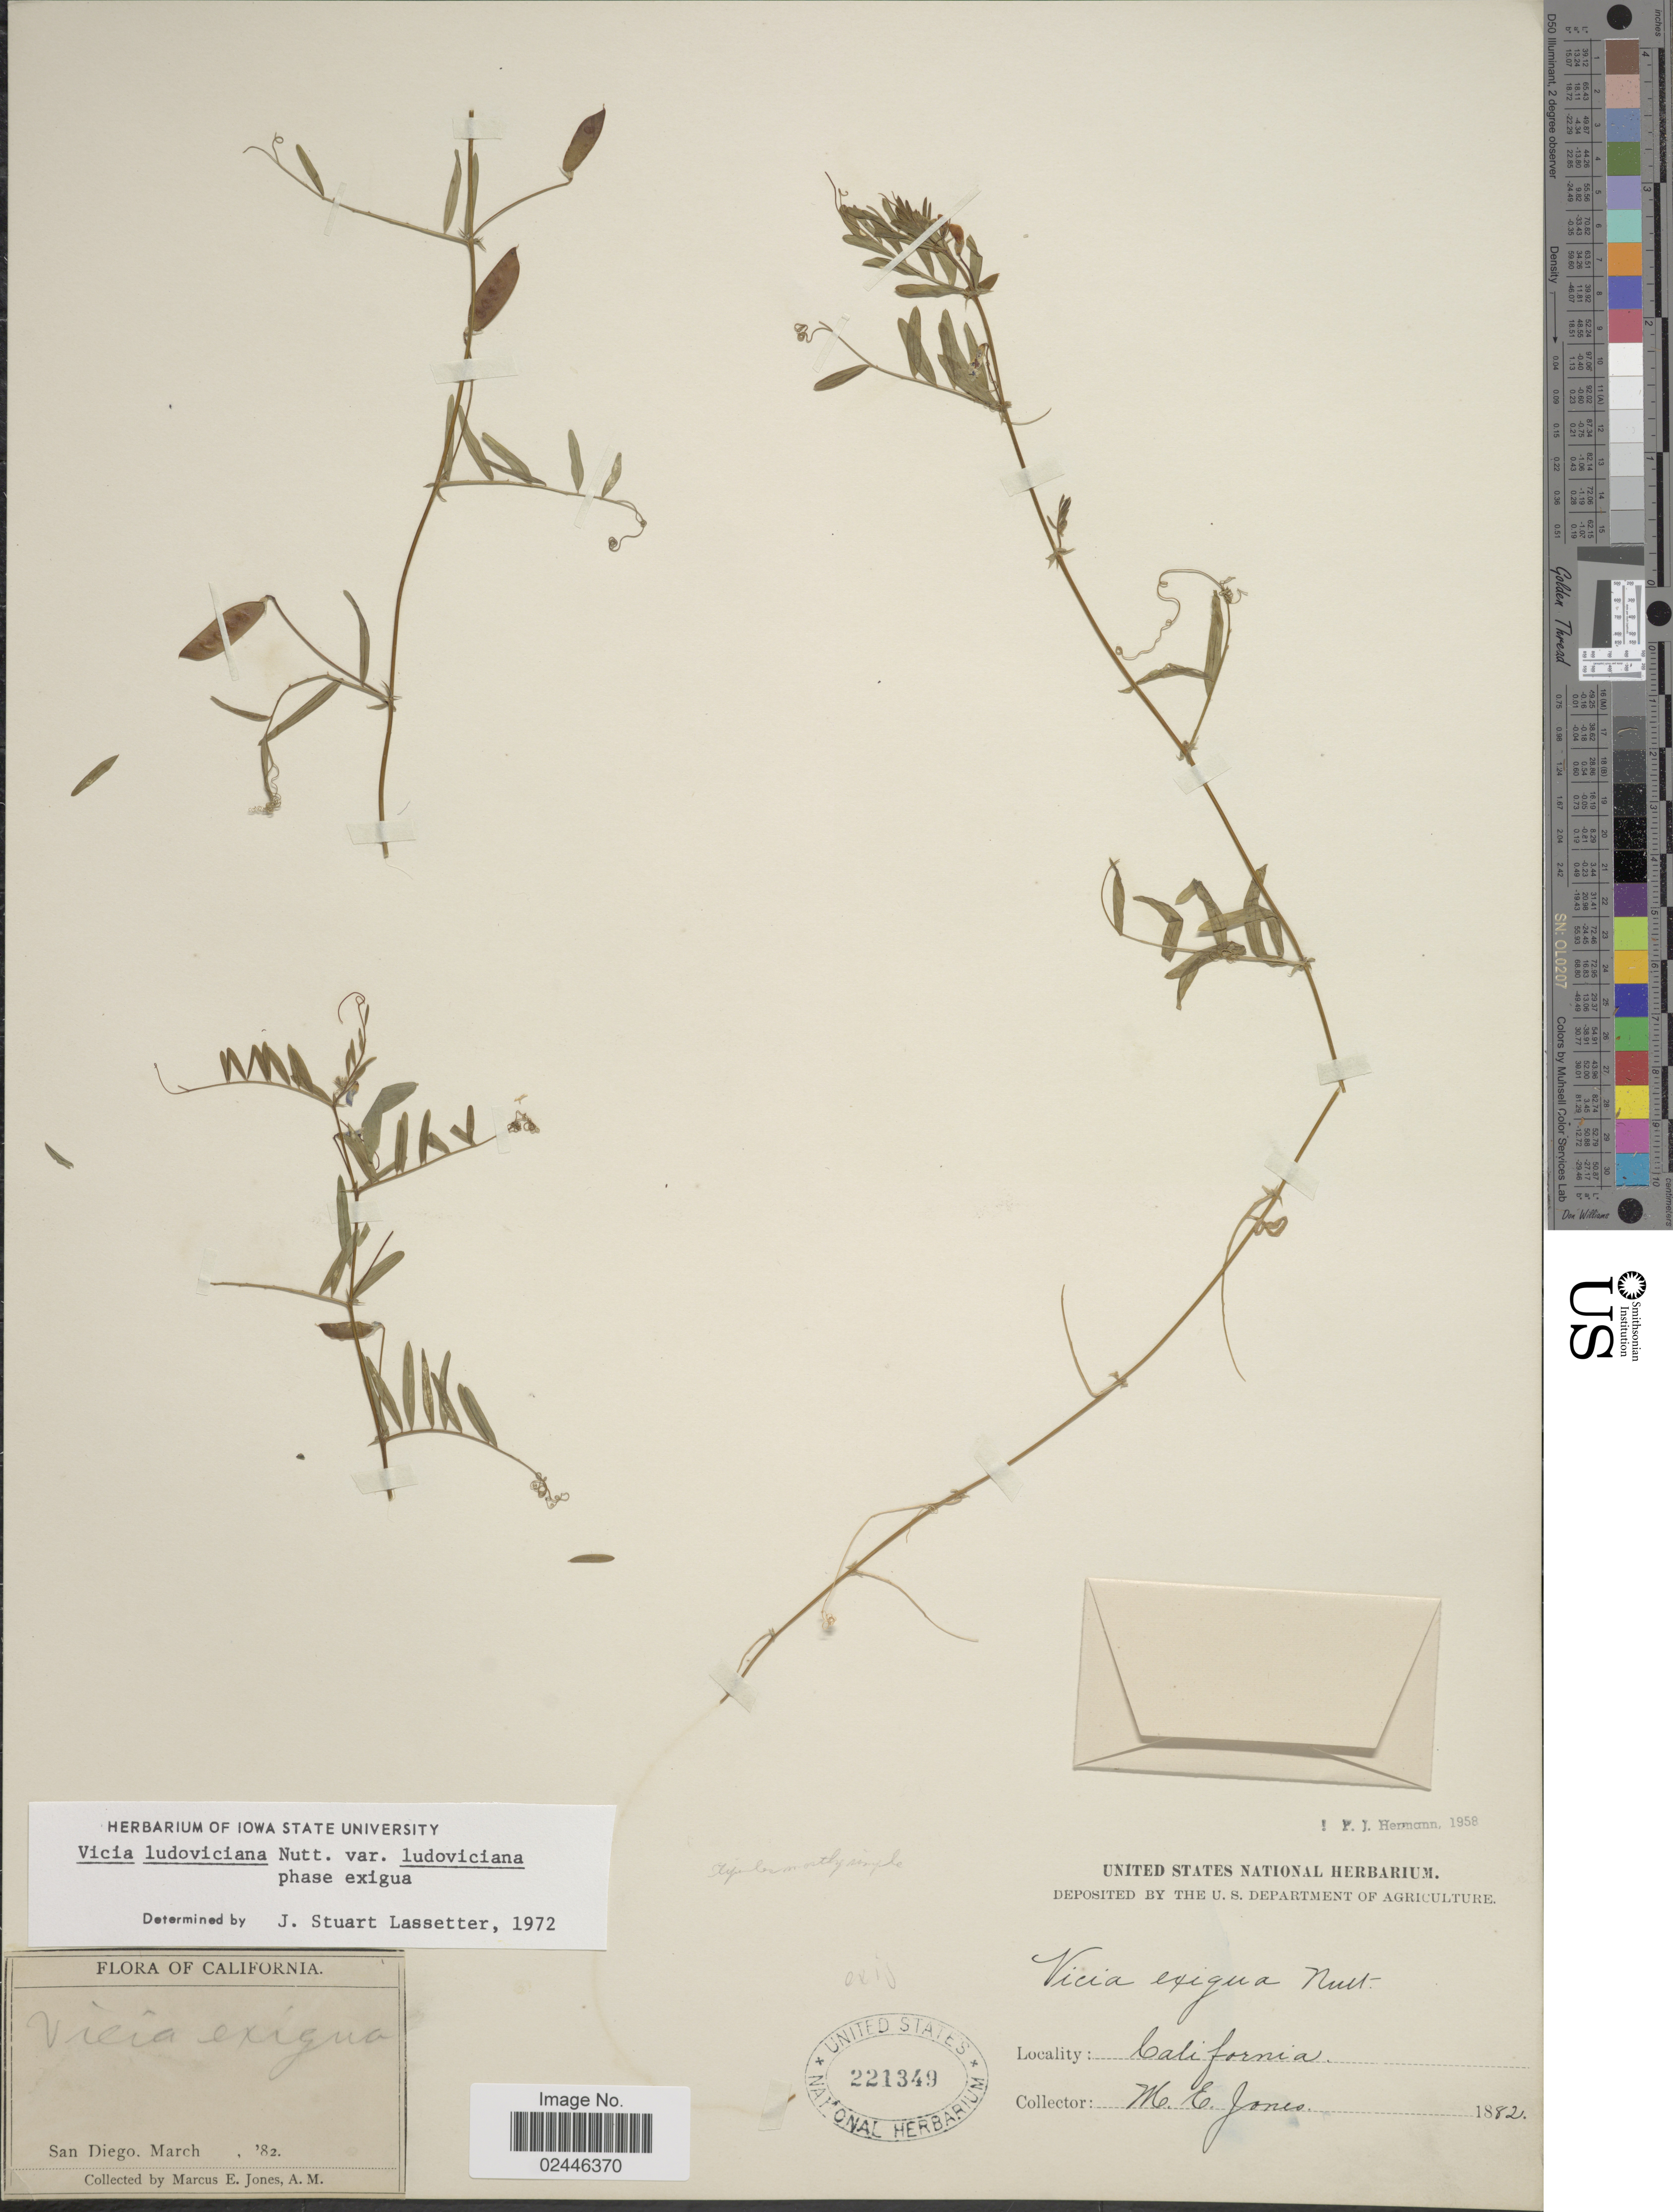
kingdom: Plantae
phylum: Tracheophyta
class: Magnoliopsida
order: Fabales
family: Fabaceae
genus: Vicia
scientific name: Vicia ludoviciana var. ludoviciana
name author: Nutt. ex Torr. & A. Gray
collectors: M. E. Jones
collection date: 1882-03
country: United States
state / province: California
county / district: San Diego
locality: San Diego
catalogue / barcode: US 221349